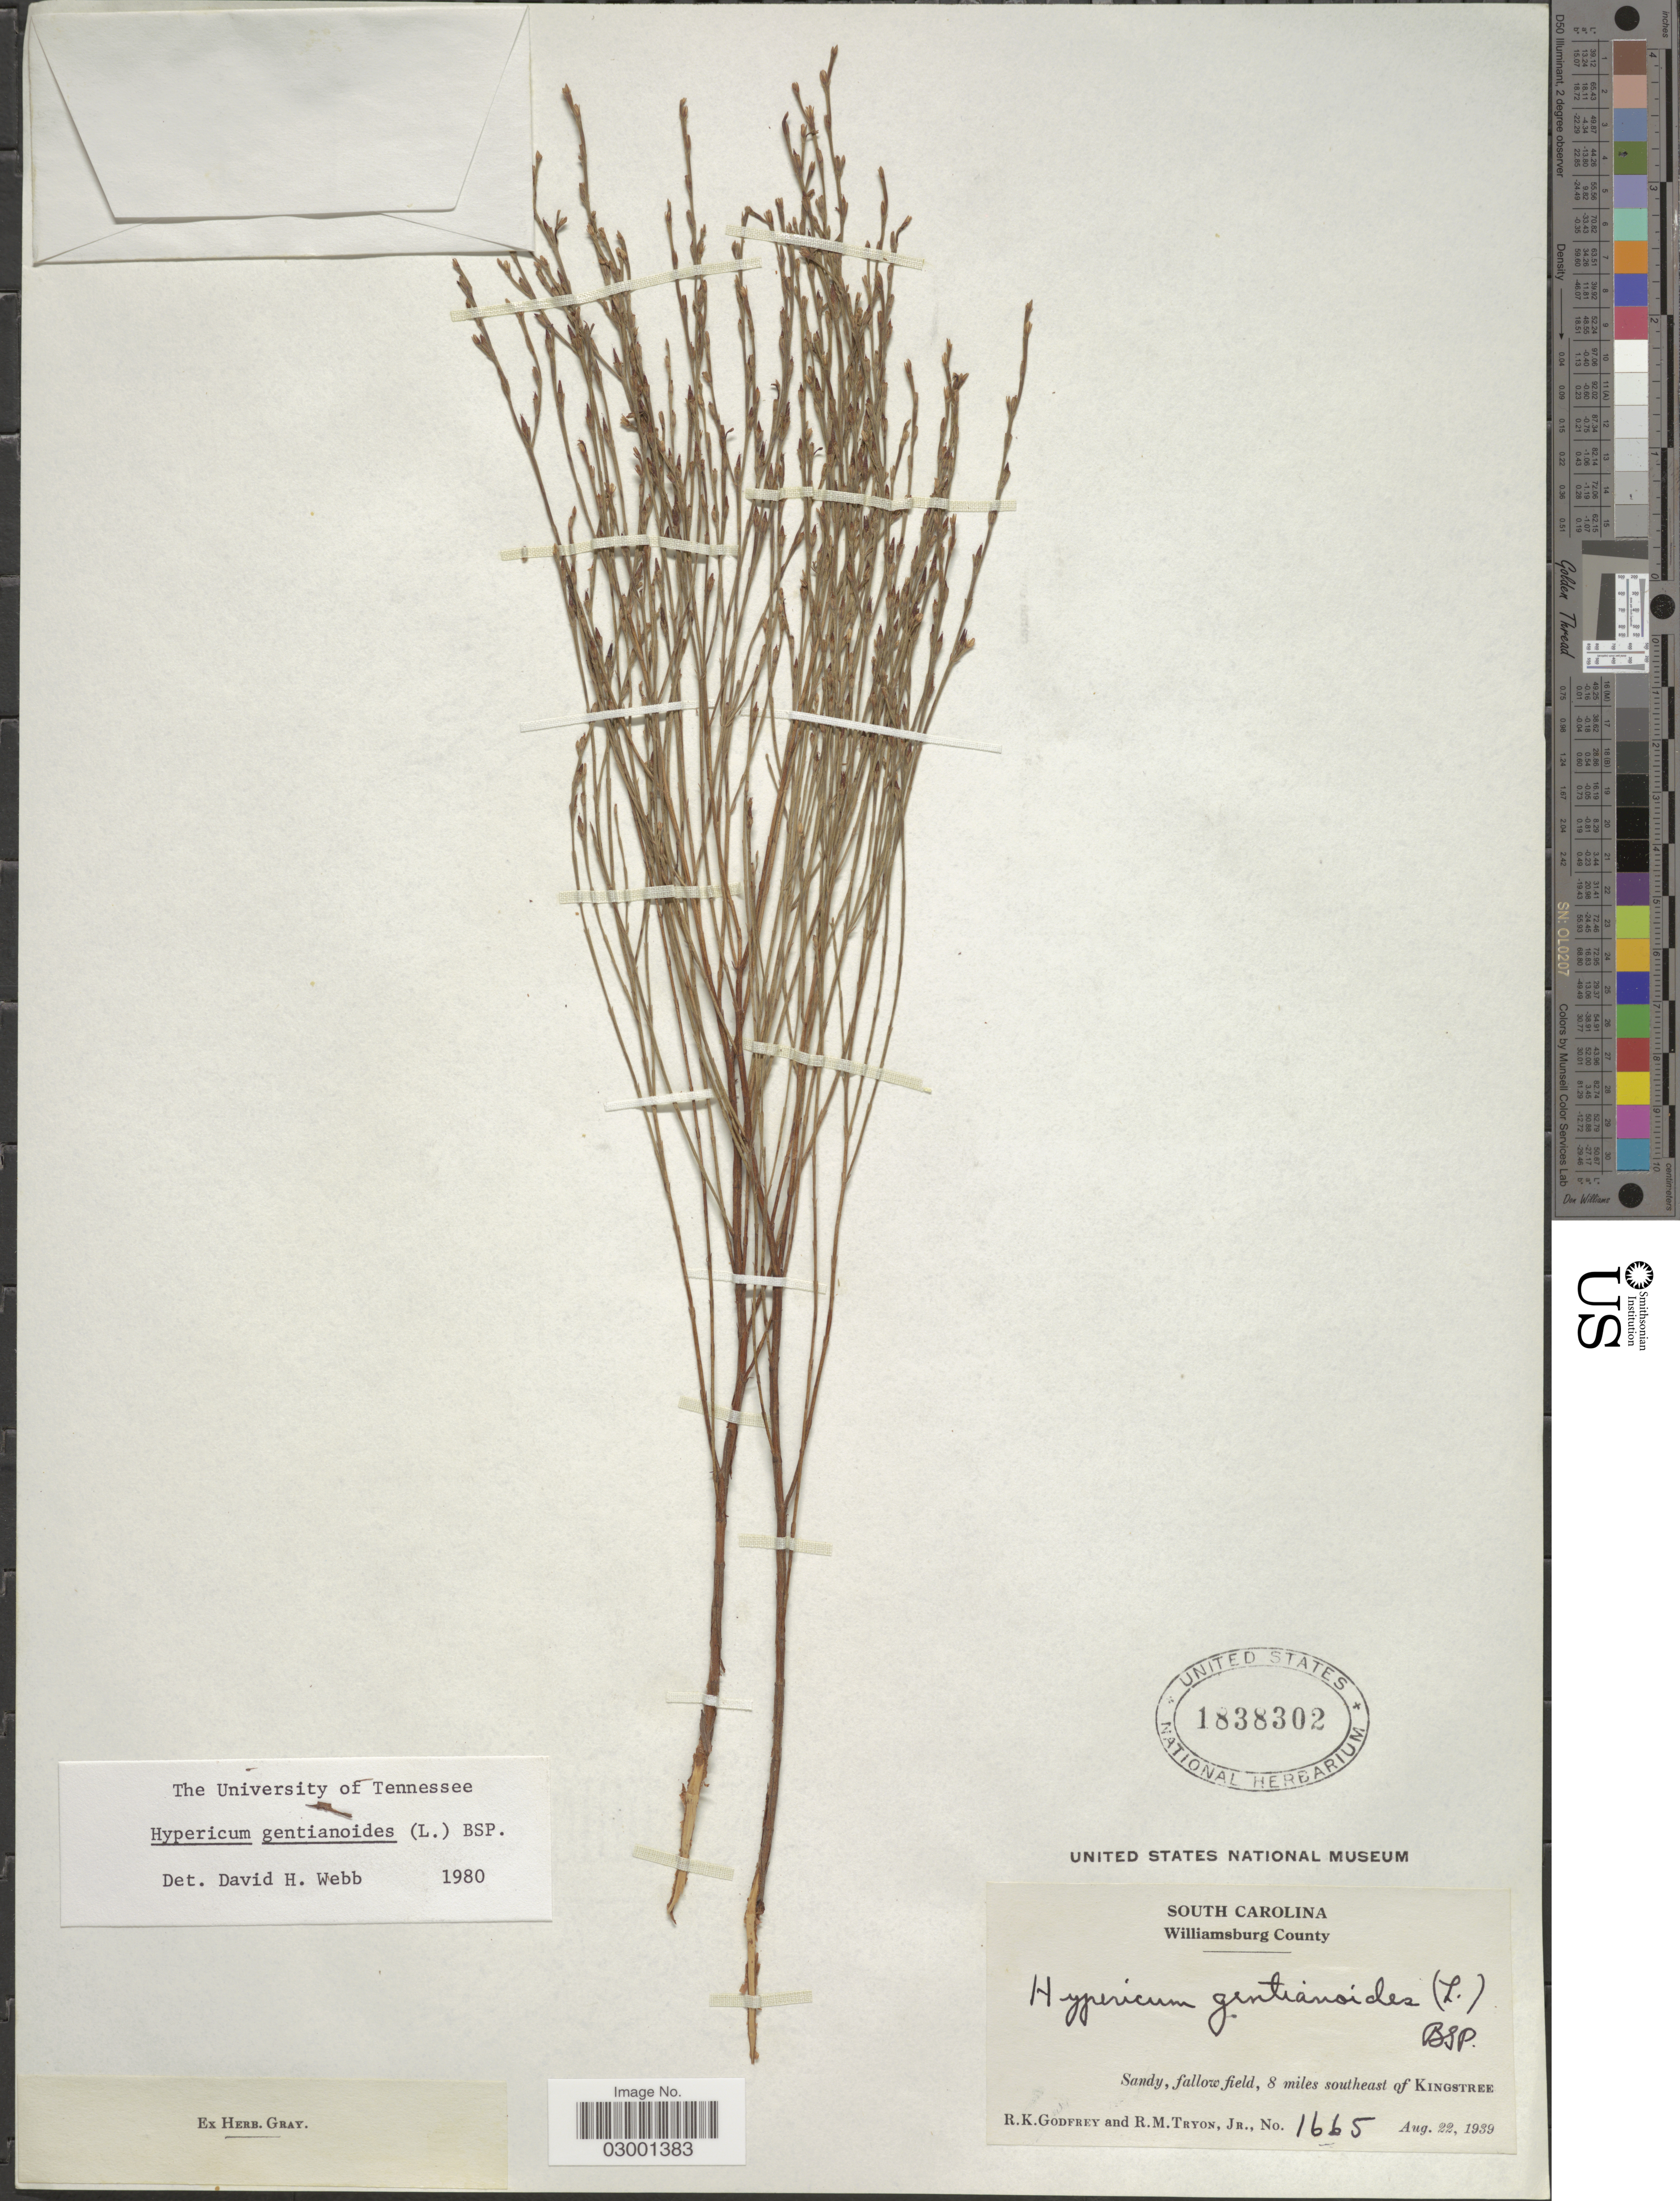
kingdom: Plantae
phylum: Tracheophyta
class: Magnoliopsida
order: Malpighiales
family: Hypericaceae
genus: Hypericum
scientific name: Hypericum gentianoides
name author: (L.) Britton, Stearns & Poggenb.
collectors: R. K. Godfrey & R. Tryon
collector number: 1665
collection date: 1939-08-22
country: United States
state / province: South Carolina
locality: Williamsburg County. Sandy, fallow field, 8 miles southeast of Kingstree.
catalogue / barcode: US 1838302